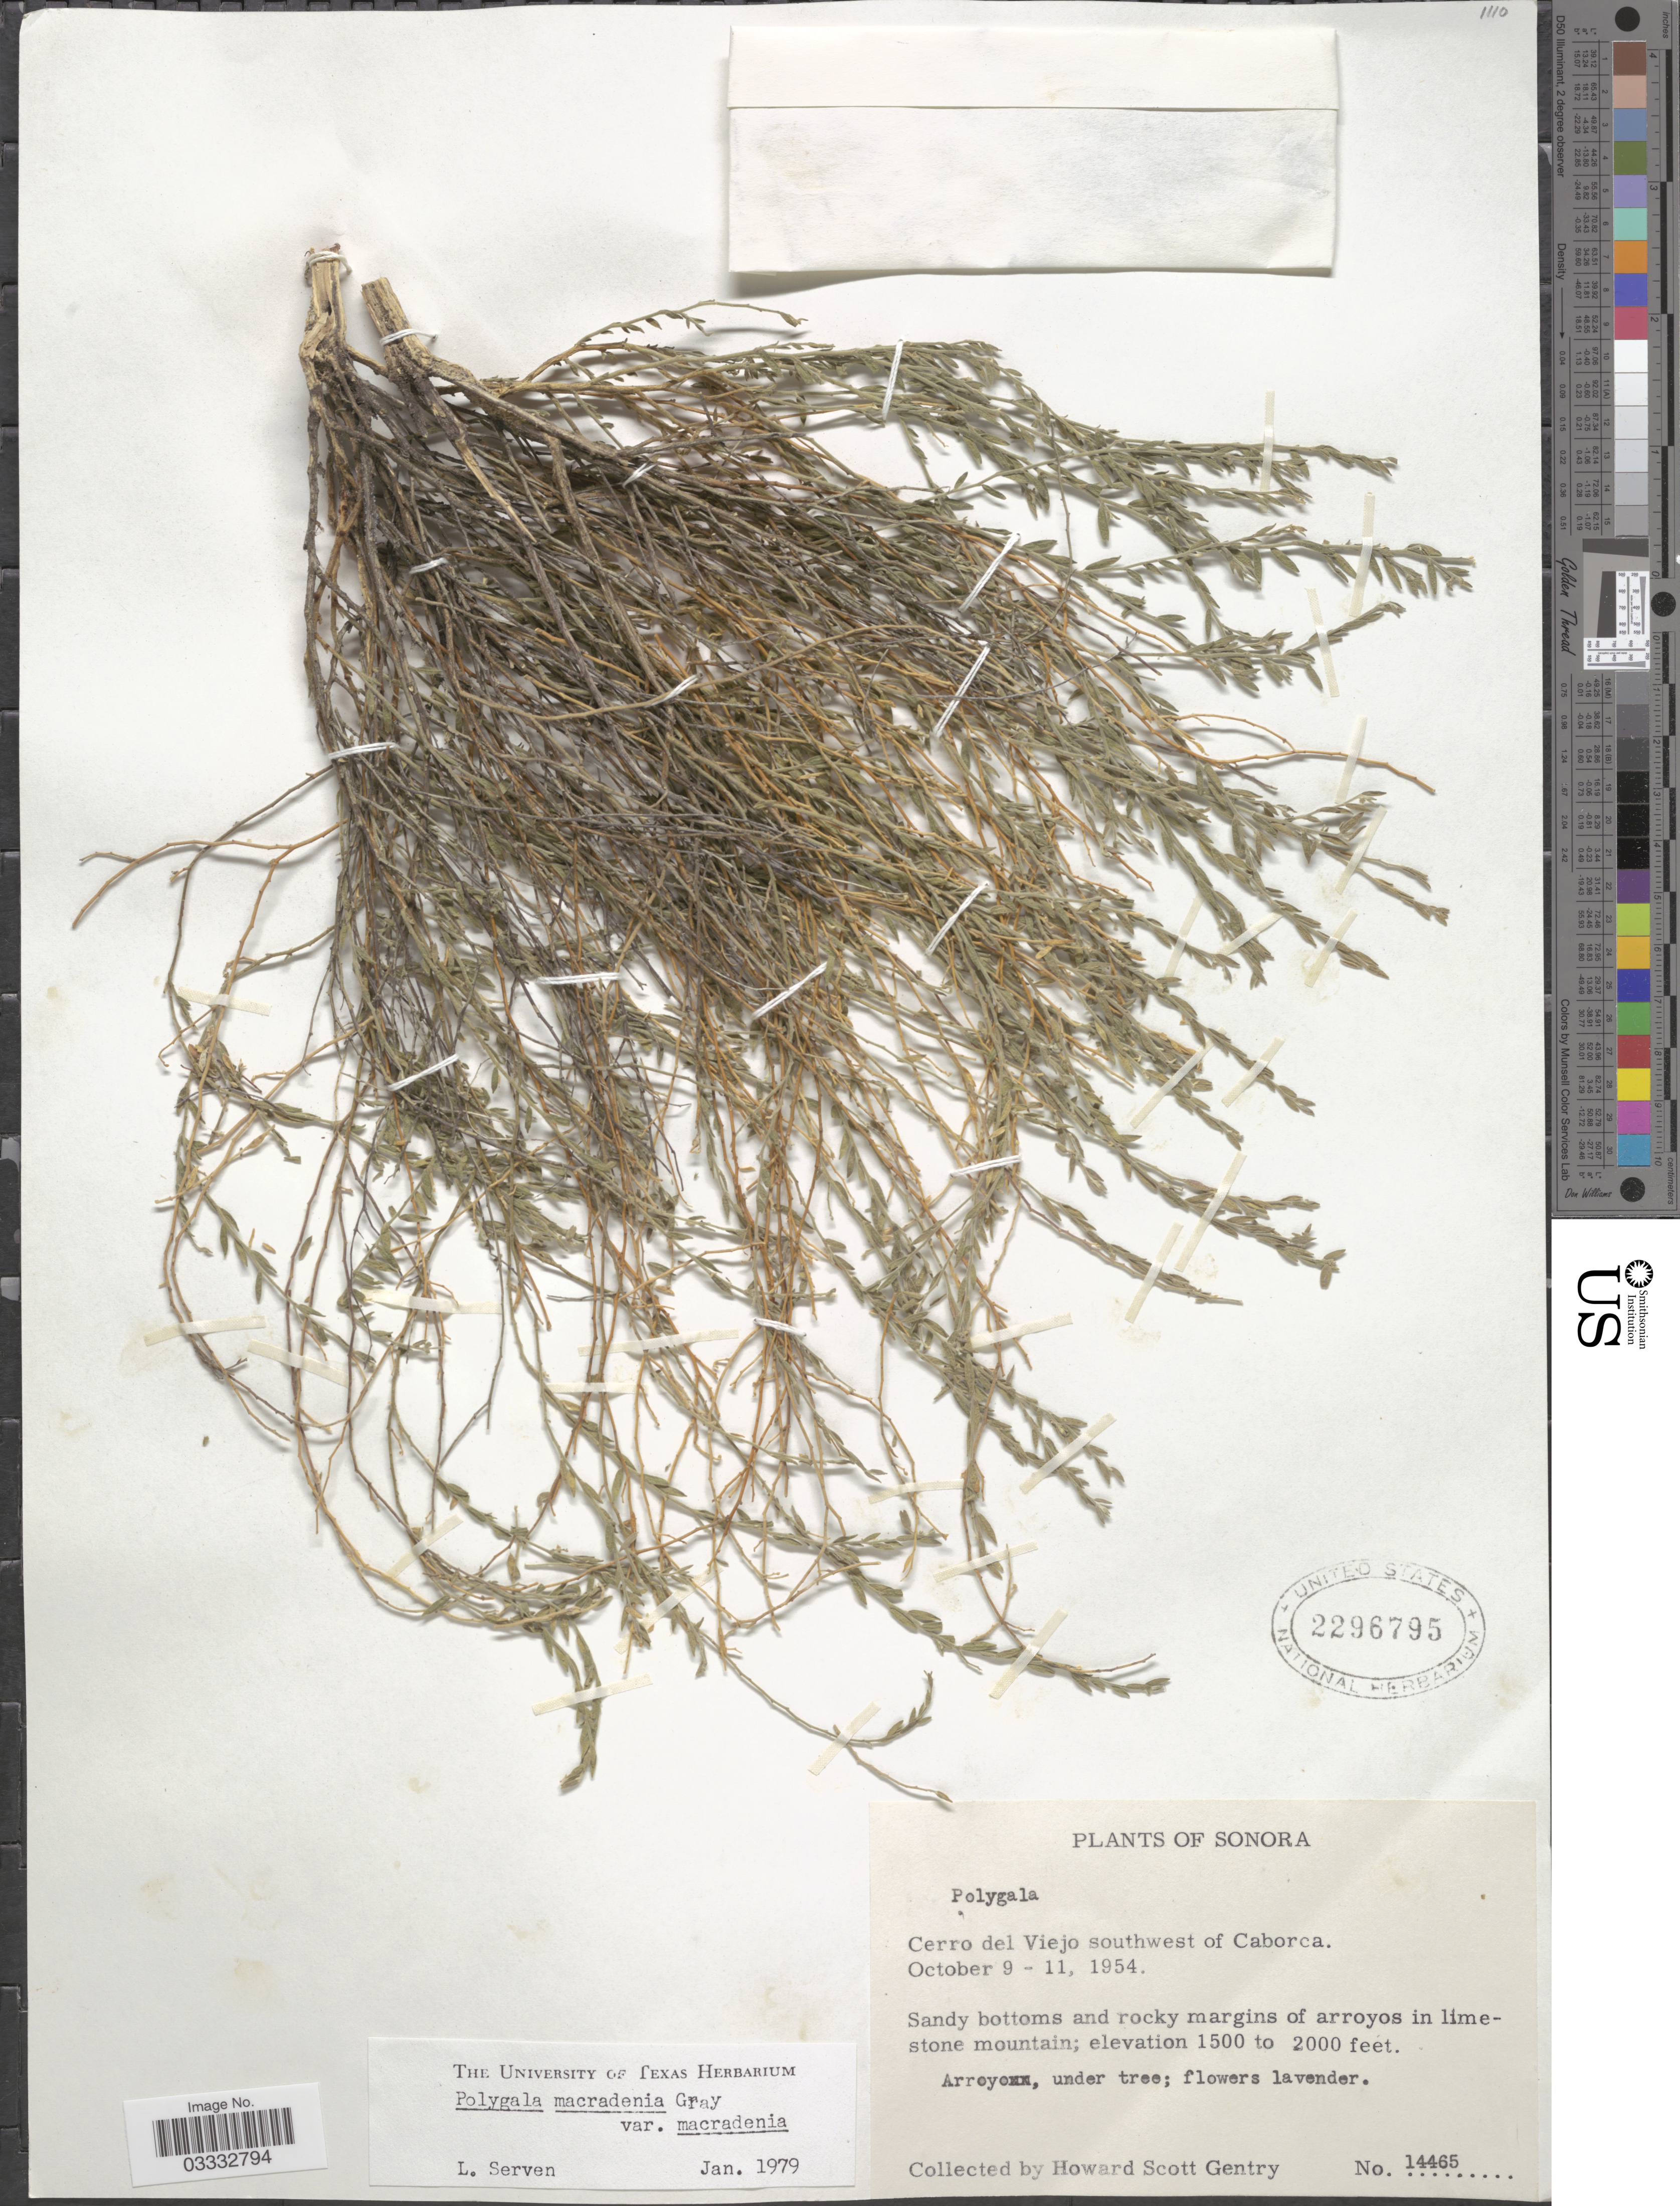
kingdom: Plantae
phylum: Tracheophyta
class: Magnoliopsida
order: Fabales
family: Polygalaceae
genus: Hebecarpa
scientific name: Hebecarpa macradenia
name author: (A. Gray) J.R. Abbott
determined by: Strong, Mark T., (BOT), Smithsonian Institution - National Museum of Natural History (UNITED STATES)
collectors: H. S. Gentry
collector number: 14465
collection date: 1954-10-09/1954-10-11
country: Mexico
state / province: Sonora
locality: Cerro del Viejo southwest of Caborca.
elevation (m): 457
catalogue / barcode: US 2296795